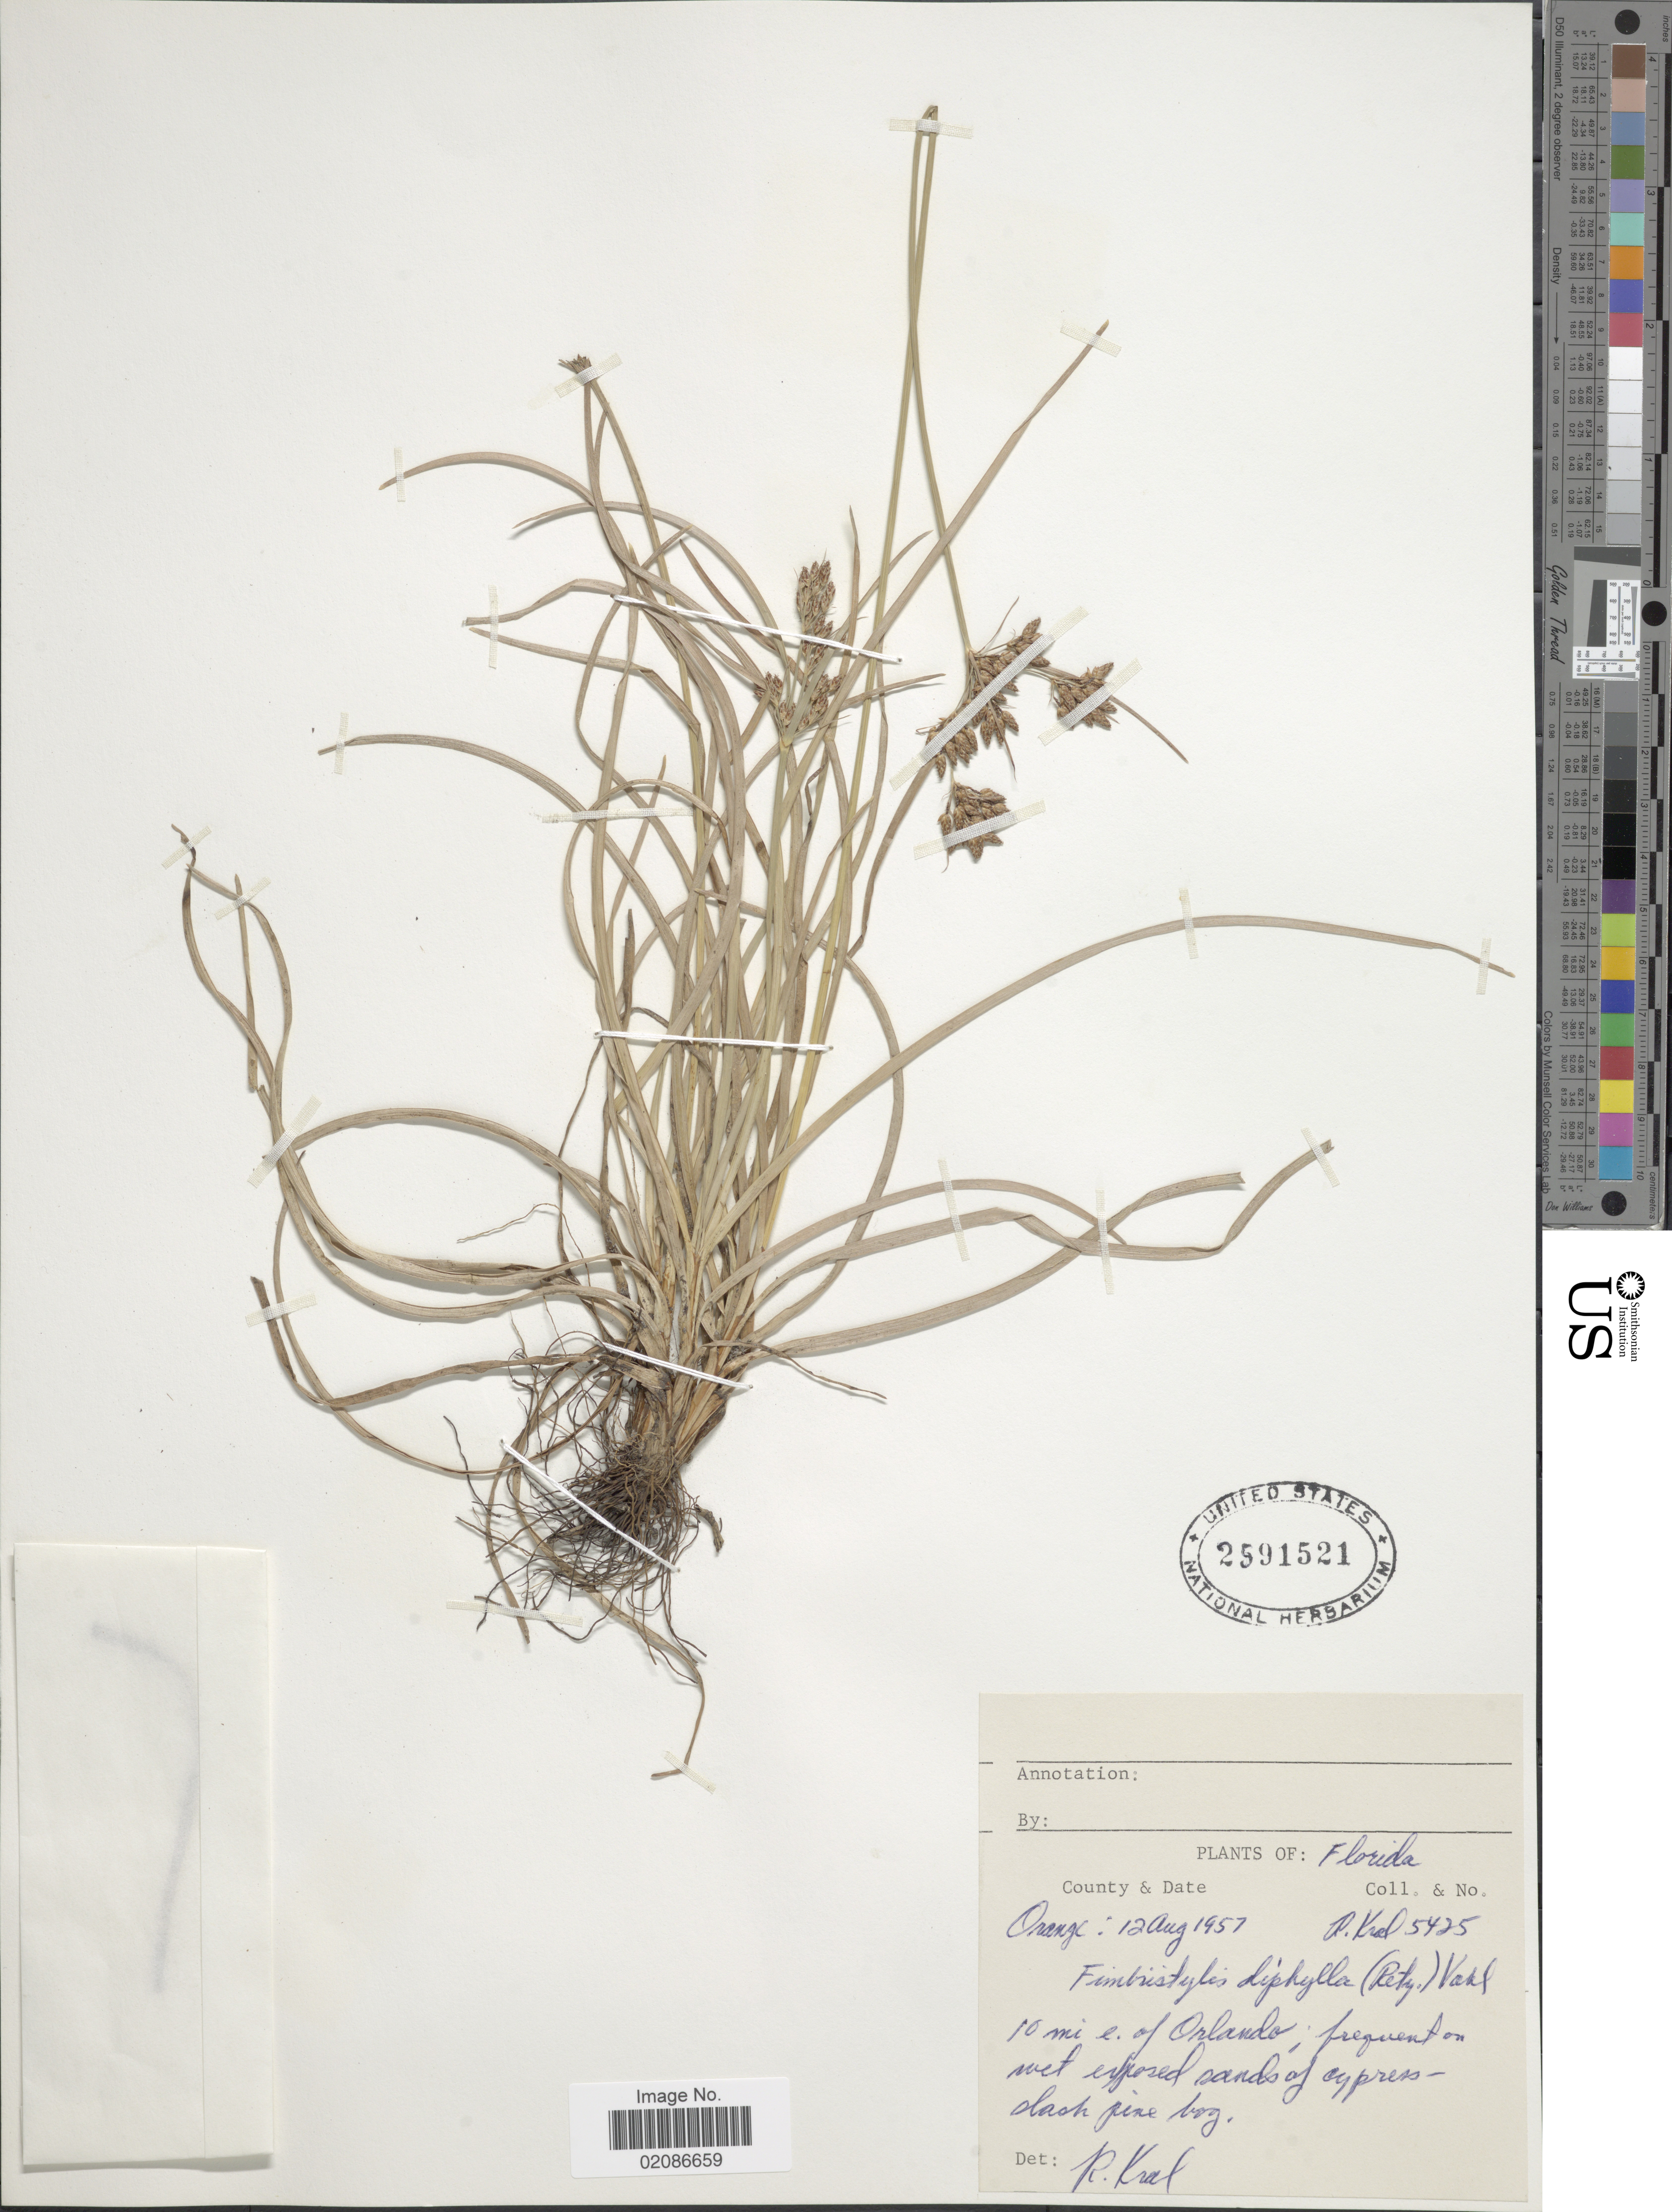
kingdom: Plantae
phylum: Tracheophyta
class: Liliopsida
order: Poales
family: Cyperaceae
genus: Fimbristylis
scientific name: Fimbristylis dichotoma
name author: (L.) Vahl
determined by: Strong, Mark T., (BOT), Smithsonian Institution - National Museum of Natural History (UNITED STATES)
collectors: R. Kral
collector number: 5425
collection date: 1957-08-12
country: United States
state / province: Florida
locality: Orange. 10 mi e. of Orlando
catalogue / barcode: US 2591521